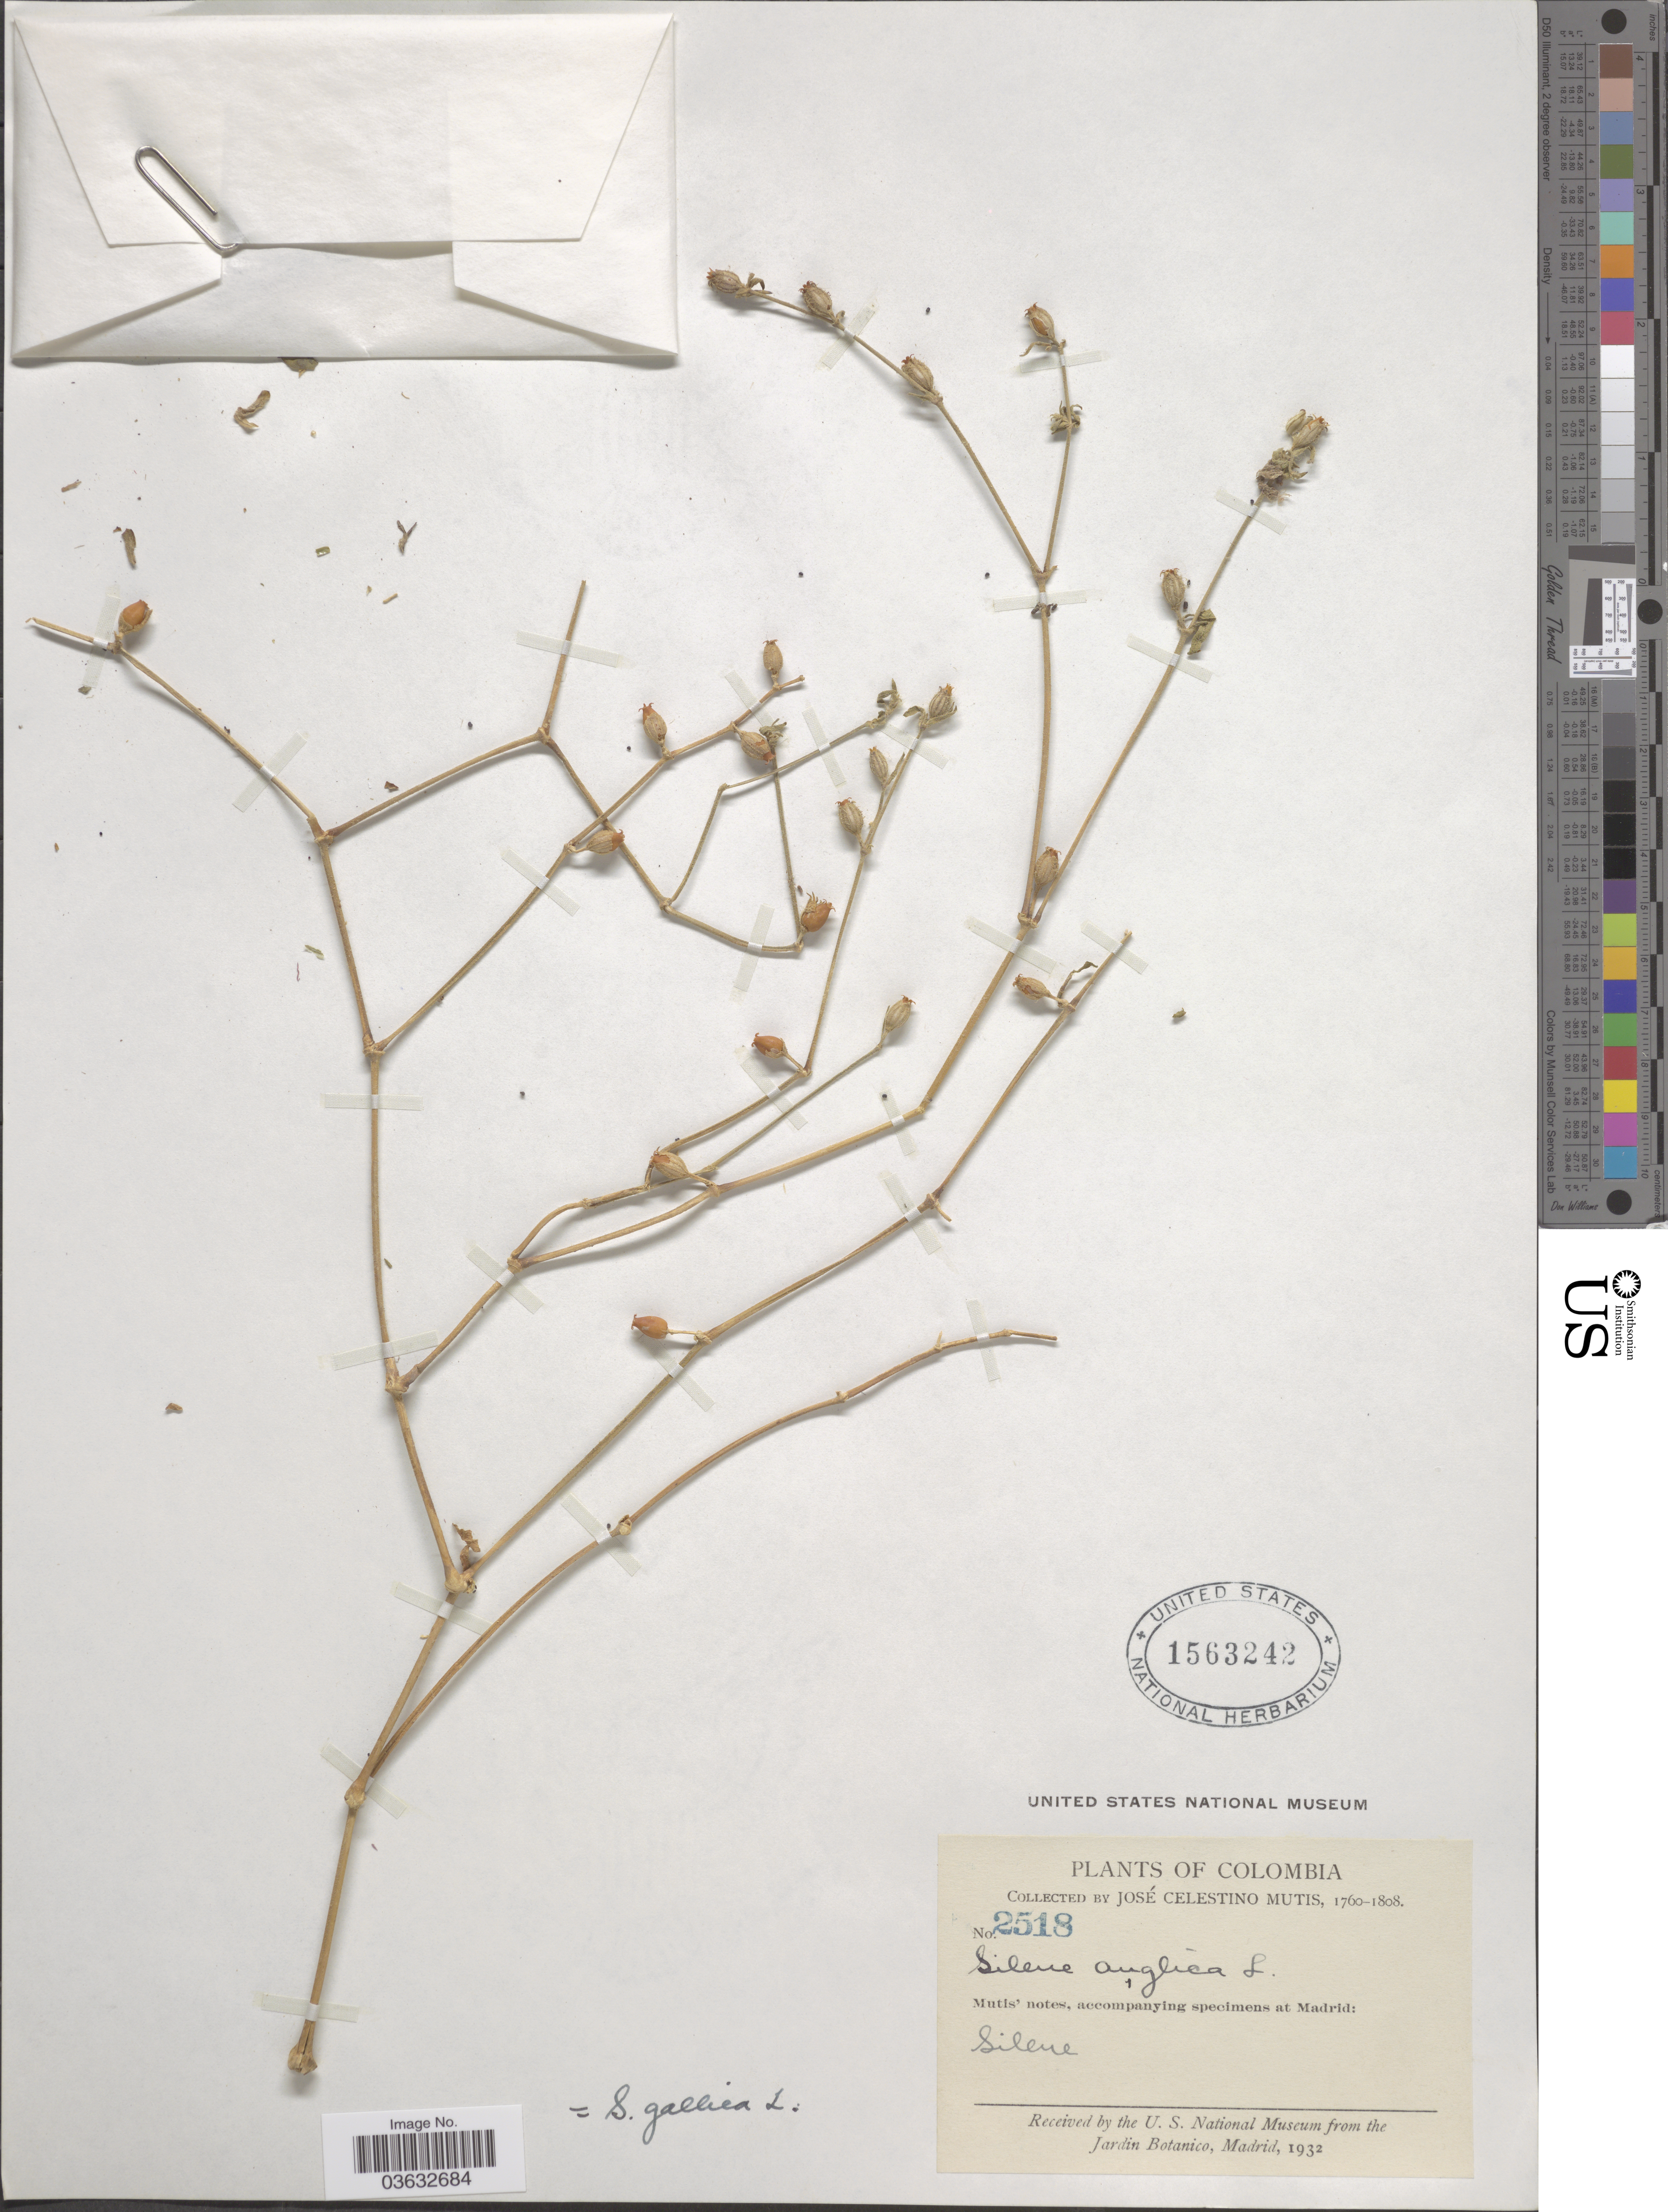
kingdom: Plantae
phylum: Tracheophyta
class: Magnoliopsida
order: Caryophyllales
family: Caryophyllaceae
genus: Silene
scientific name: Silene gallica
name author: L.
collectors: J. C. B. Mutis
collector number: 2518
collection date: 1760/1808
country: Colombia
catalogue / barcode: US 1563242